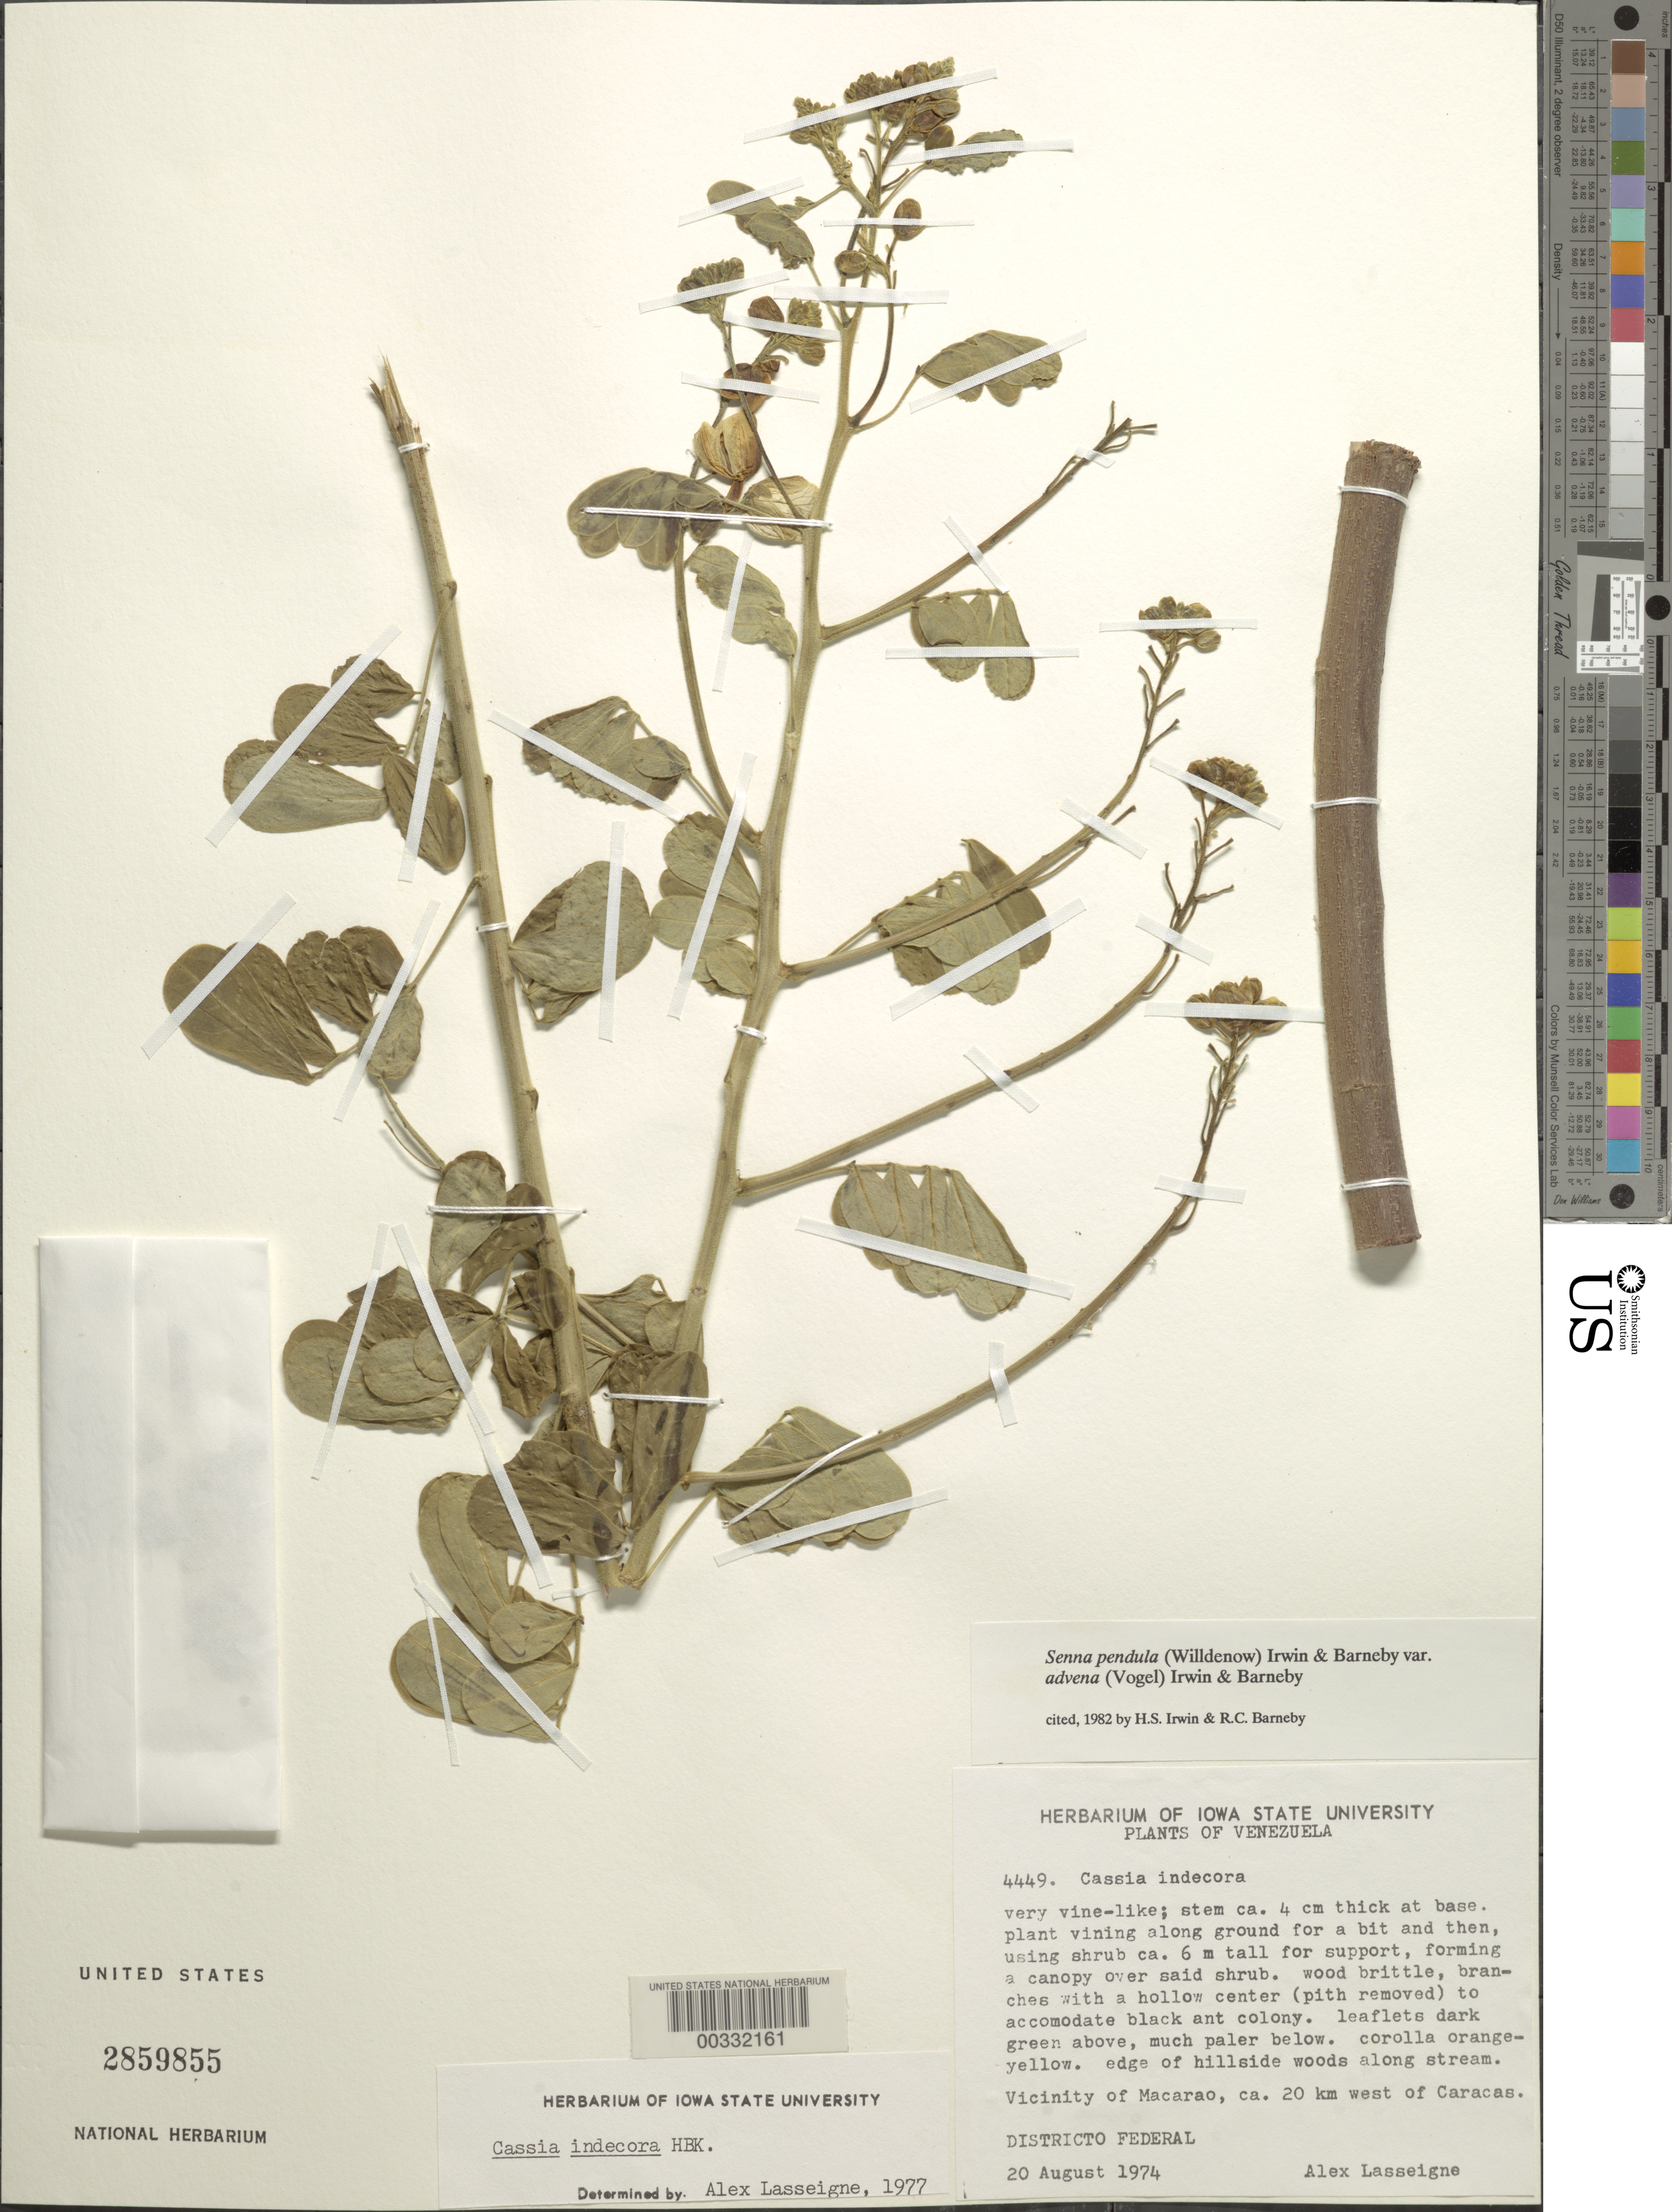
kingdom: Plantae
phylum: Tracheophyta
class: Magnoliopsida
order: Fabales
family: Fabaceae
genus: Senna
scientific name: Senna pendula var. advena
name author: (Vogel) H.S. Irwin & Barneby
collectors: A. Lasseigne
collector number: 4449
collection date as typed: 20 Aug 1974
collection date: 1974-08-20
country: Venezuela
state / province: Distrito Federal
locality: Vicinity of macarao, ca 20 km w of caracas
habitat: Edge of hillside woods along stream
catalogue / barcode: US 2859855